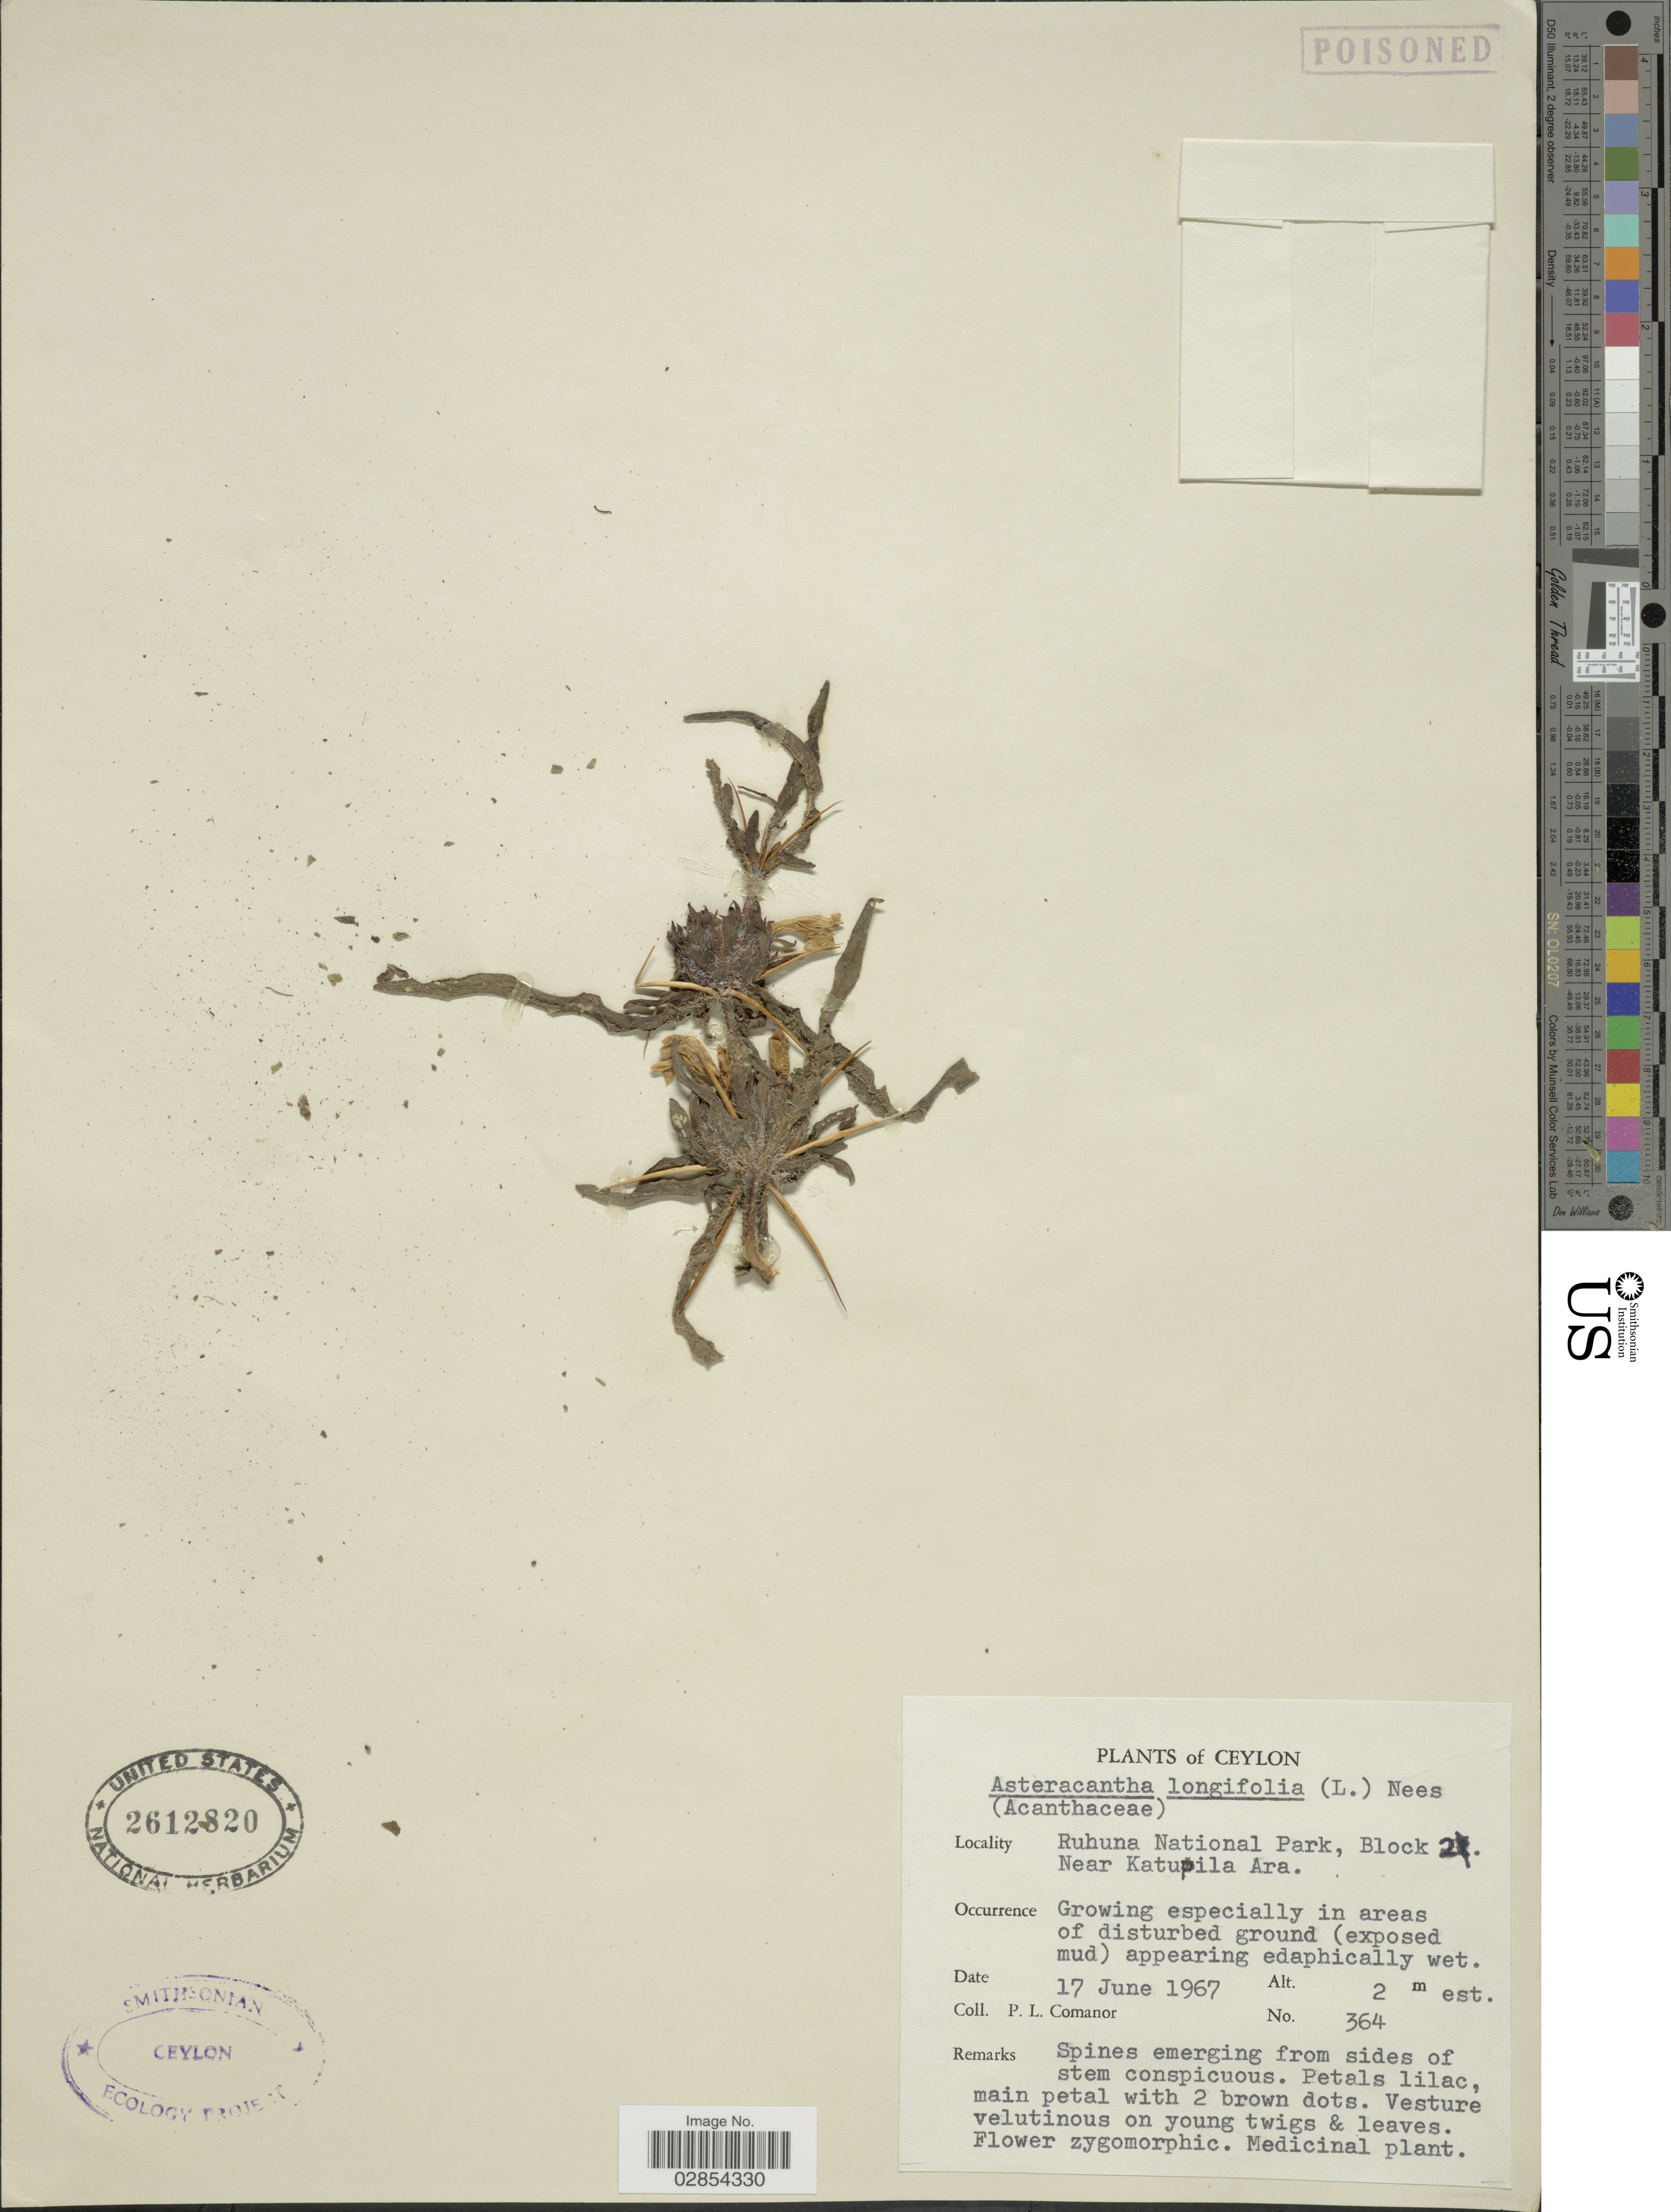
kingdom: Plantae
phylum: Tracheophyta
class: Magnoliopsida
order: Lamiales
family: Acanthaceae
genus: Asteracantha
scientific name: Asteracantha auriculata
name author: Nees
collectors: P. Comanor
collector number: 364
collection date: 1967-06-17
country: Sri Lanka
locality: Ceylon. Ruhuna National Park. Block 2. Near Katupila Ara.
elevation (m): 2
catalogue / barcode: US 2612820